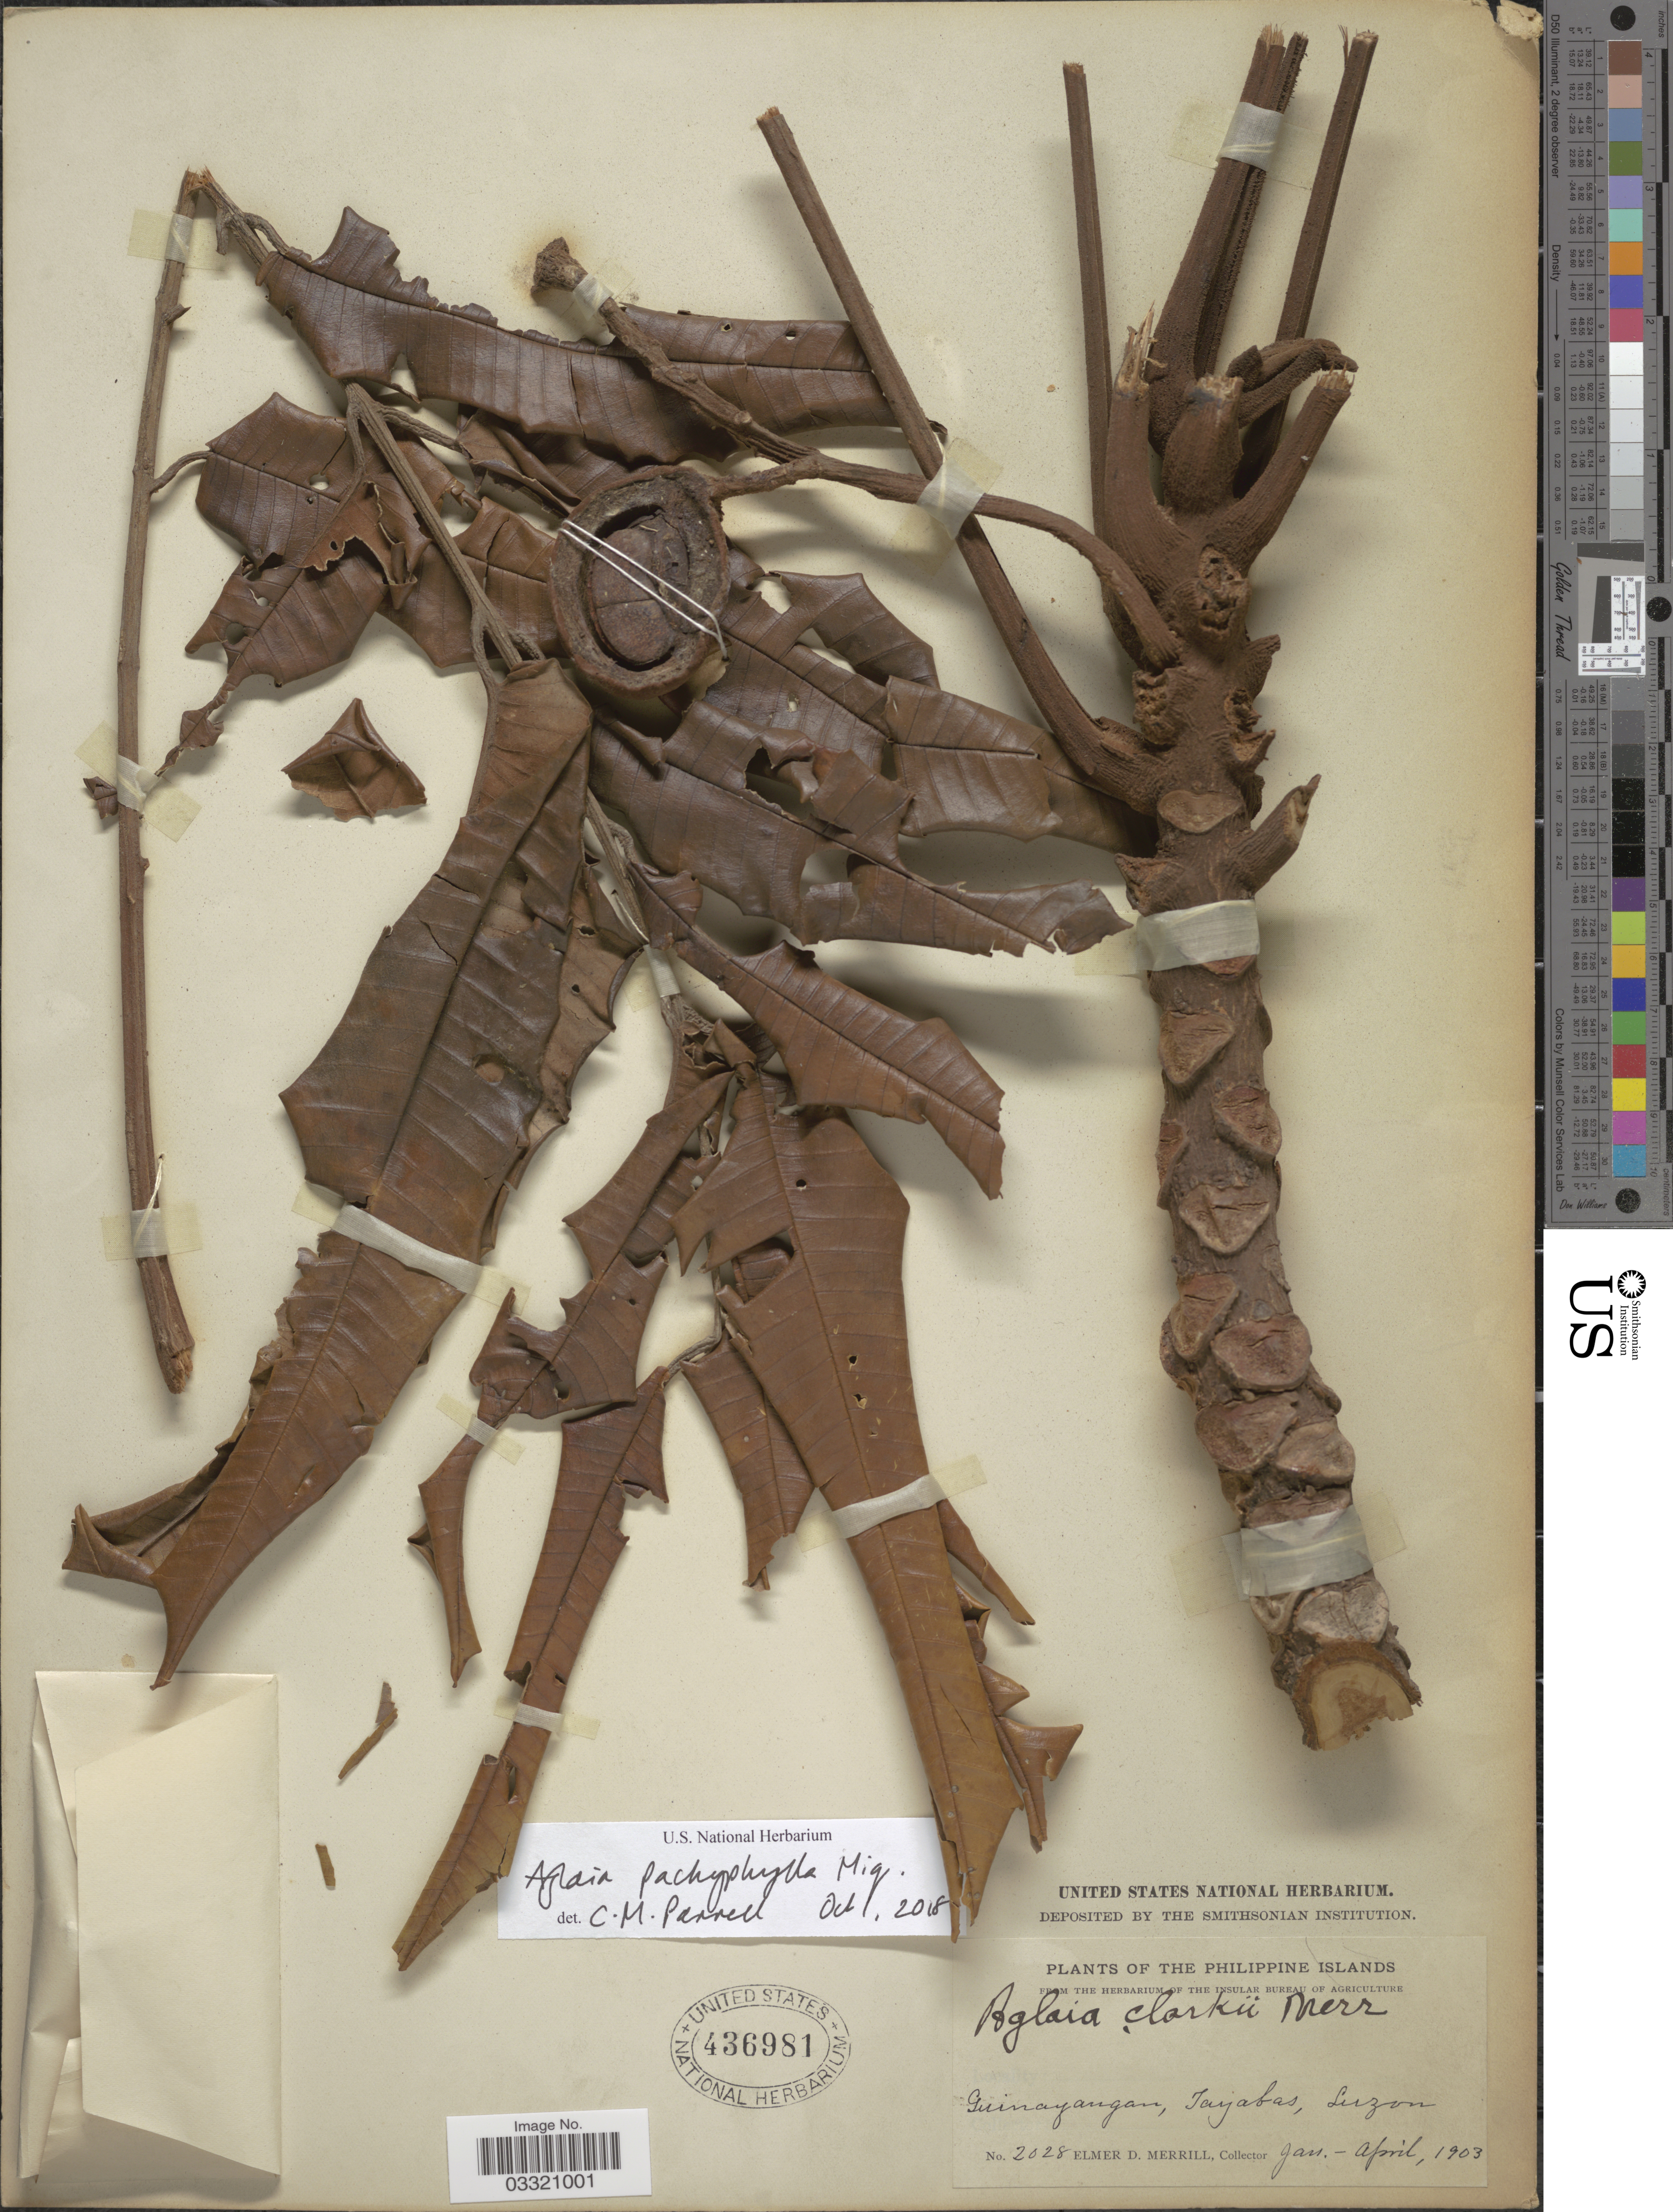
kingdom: Plantae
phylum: Tracheophyta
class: Magnoliopsida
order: Sapindales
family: Meliaceae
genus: Aglaia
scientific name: Aglaia pachyphylla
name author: Miq.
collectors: E. D. Merrill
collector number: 2028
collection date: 1903-01/1903-04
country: Philippines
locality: Guinayangan, Tayabas, Luzon.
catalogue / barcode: US 436981